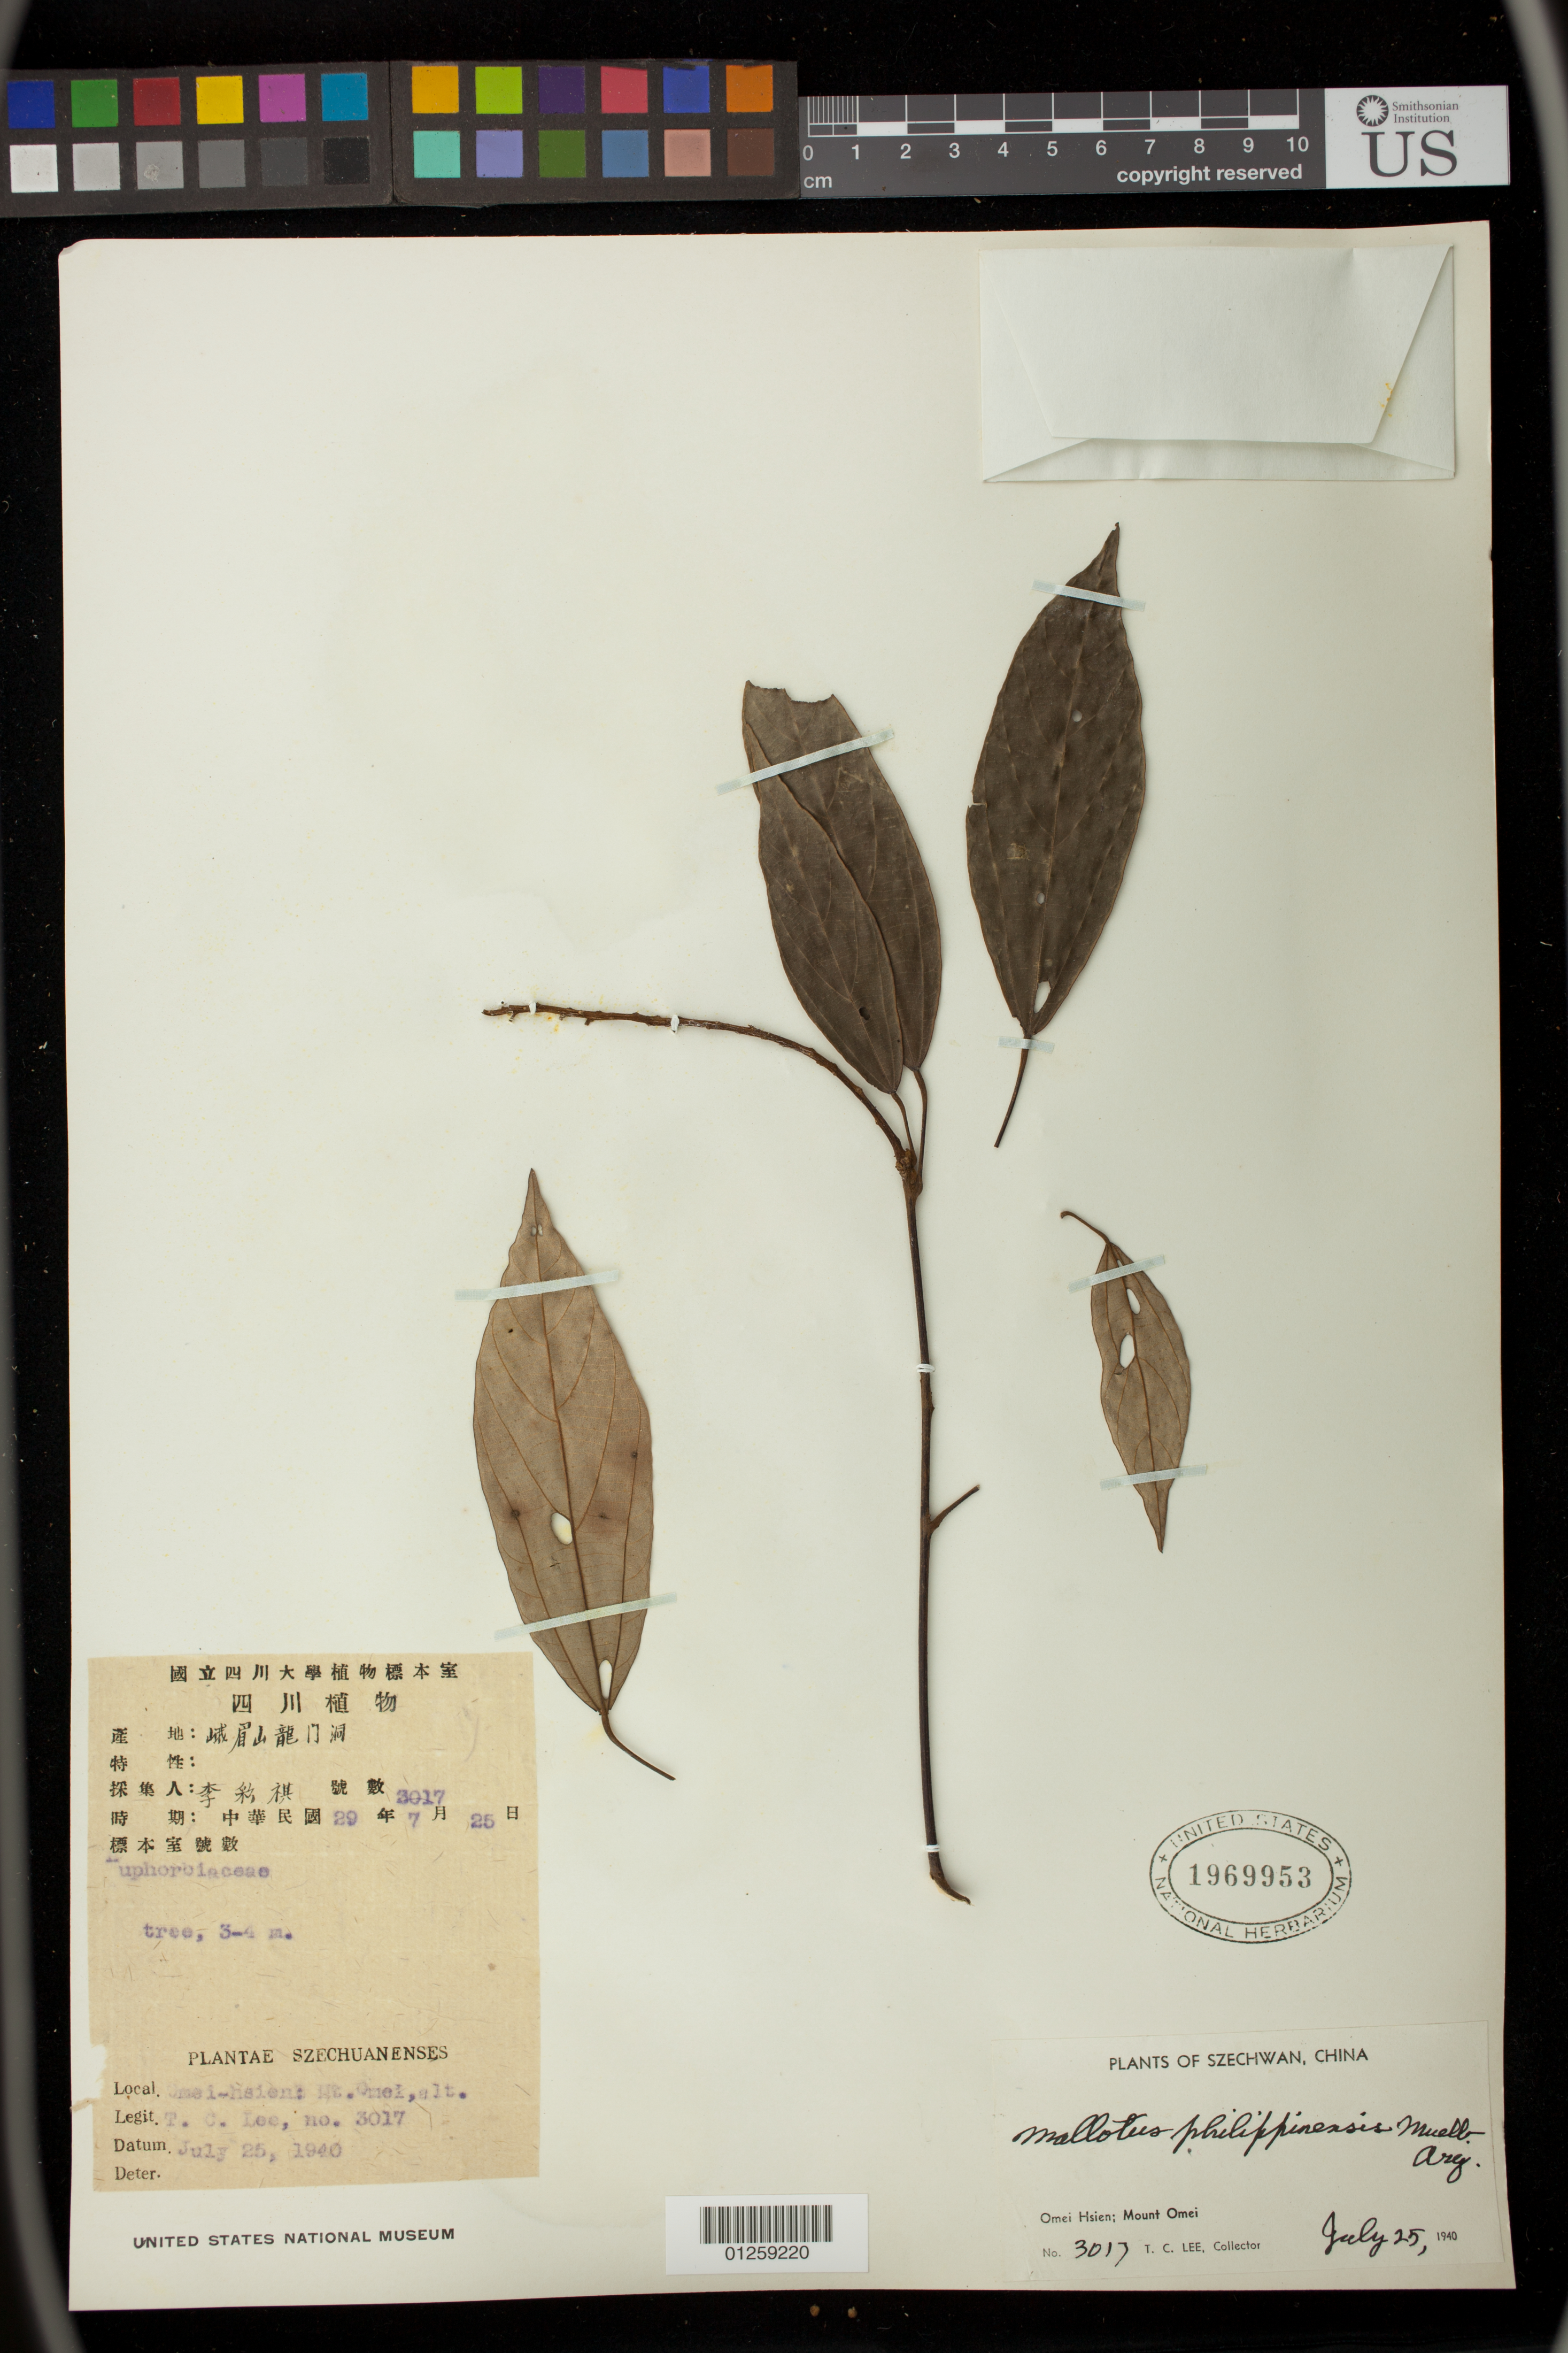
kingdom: Plantae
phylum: Tracheophyta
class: Magnoliopsida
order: Malpighiales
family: Euphorbiaceae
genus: Mallotus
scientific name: Mallotus philippensis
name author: (Lam.) Müll. Arg.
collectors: T. Lee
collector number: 3017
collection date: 1940-07-25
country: China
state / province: Sichuan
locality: Omei Hsien; Mount Omei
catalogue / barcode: US 1969953